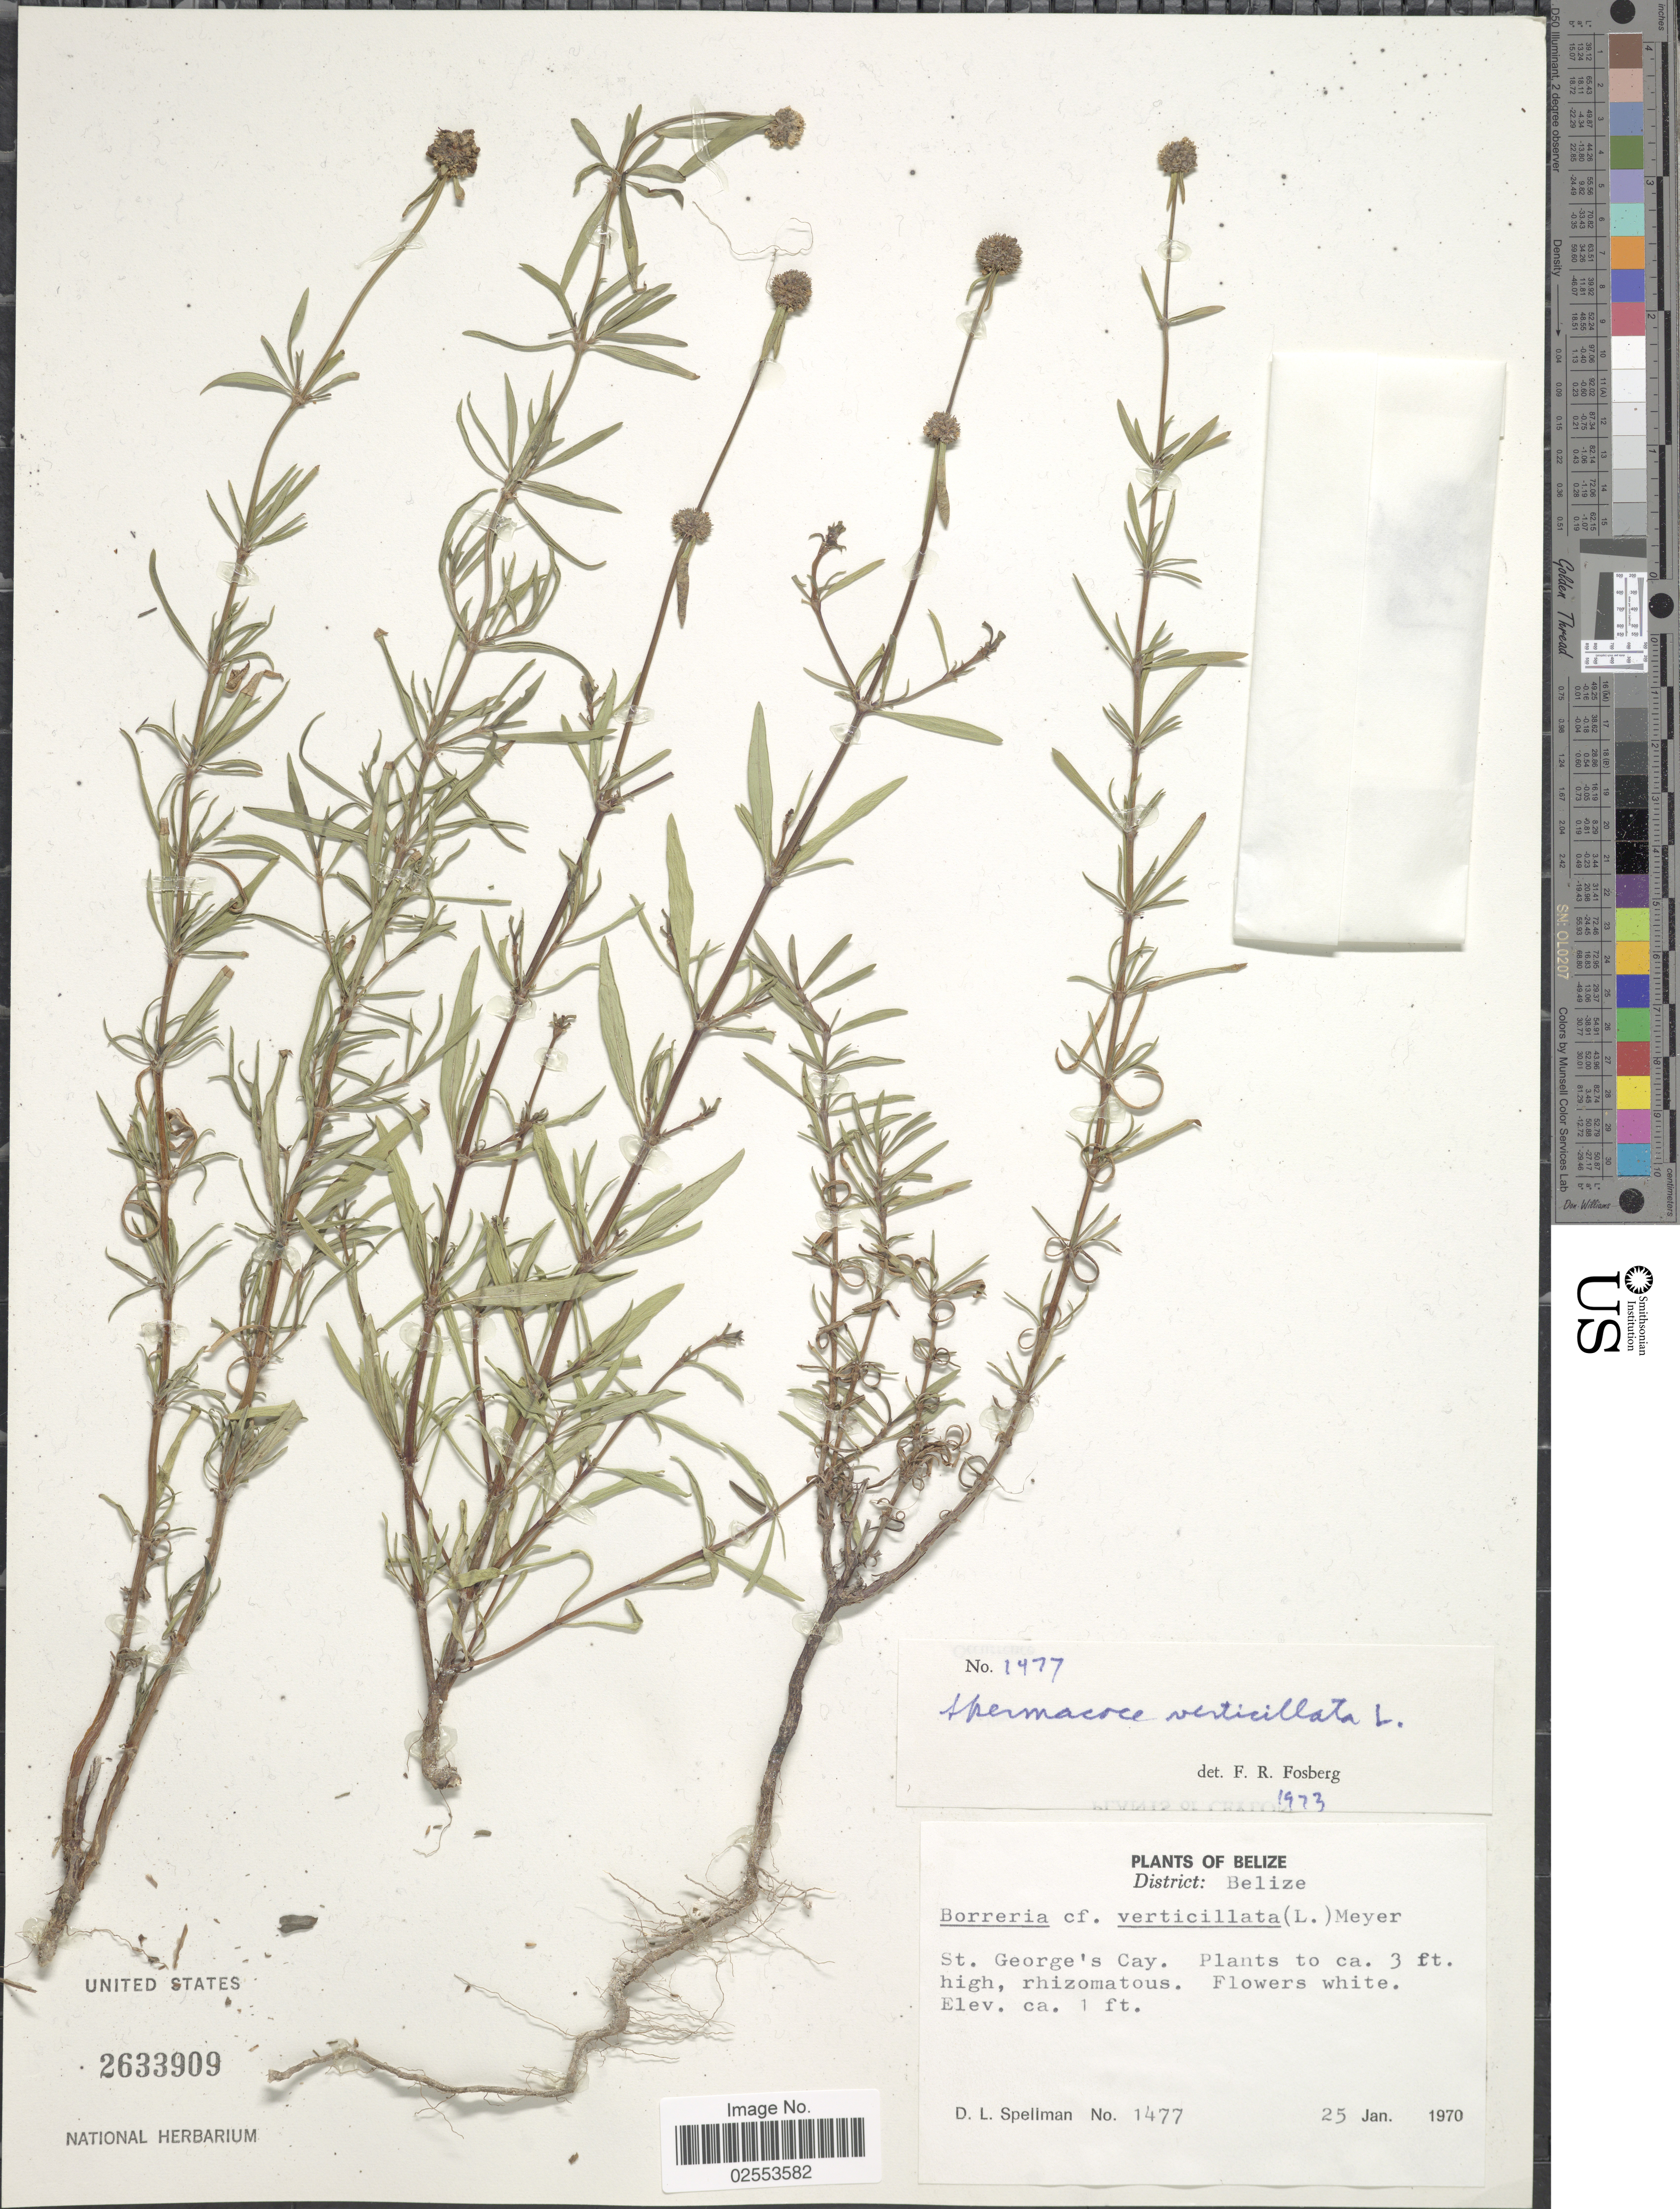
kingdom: Plantae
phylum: Tracheophyta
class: Magnoliopsida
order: Gentianales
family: Rubiaceae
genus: Spermacoce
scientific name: Spermacoce verticillata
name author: L.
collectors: D. L. Spellman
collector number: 1477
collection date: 1970-01-25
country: Belize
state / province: Belize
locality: St. George's Cay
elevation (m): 0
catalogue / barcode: US 2633909